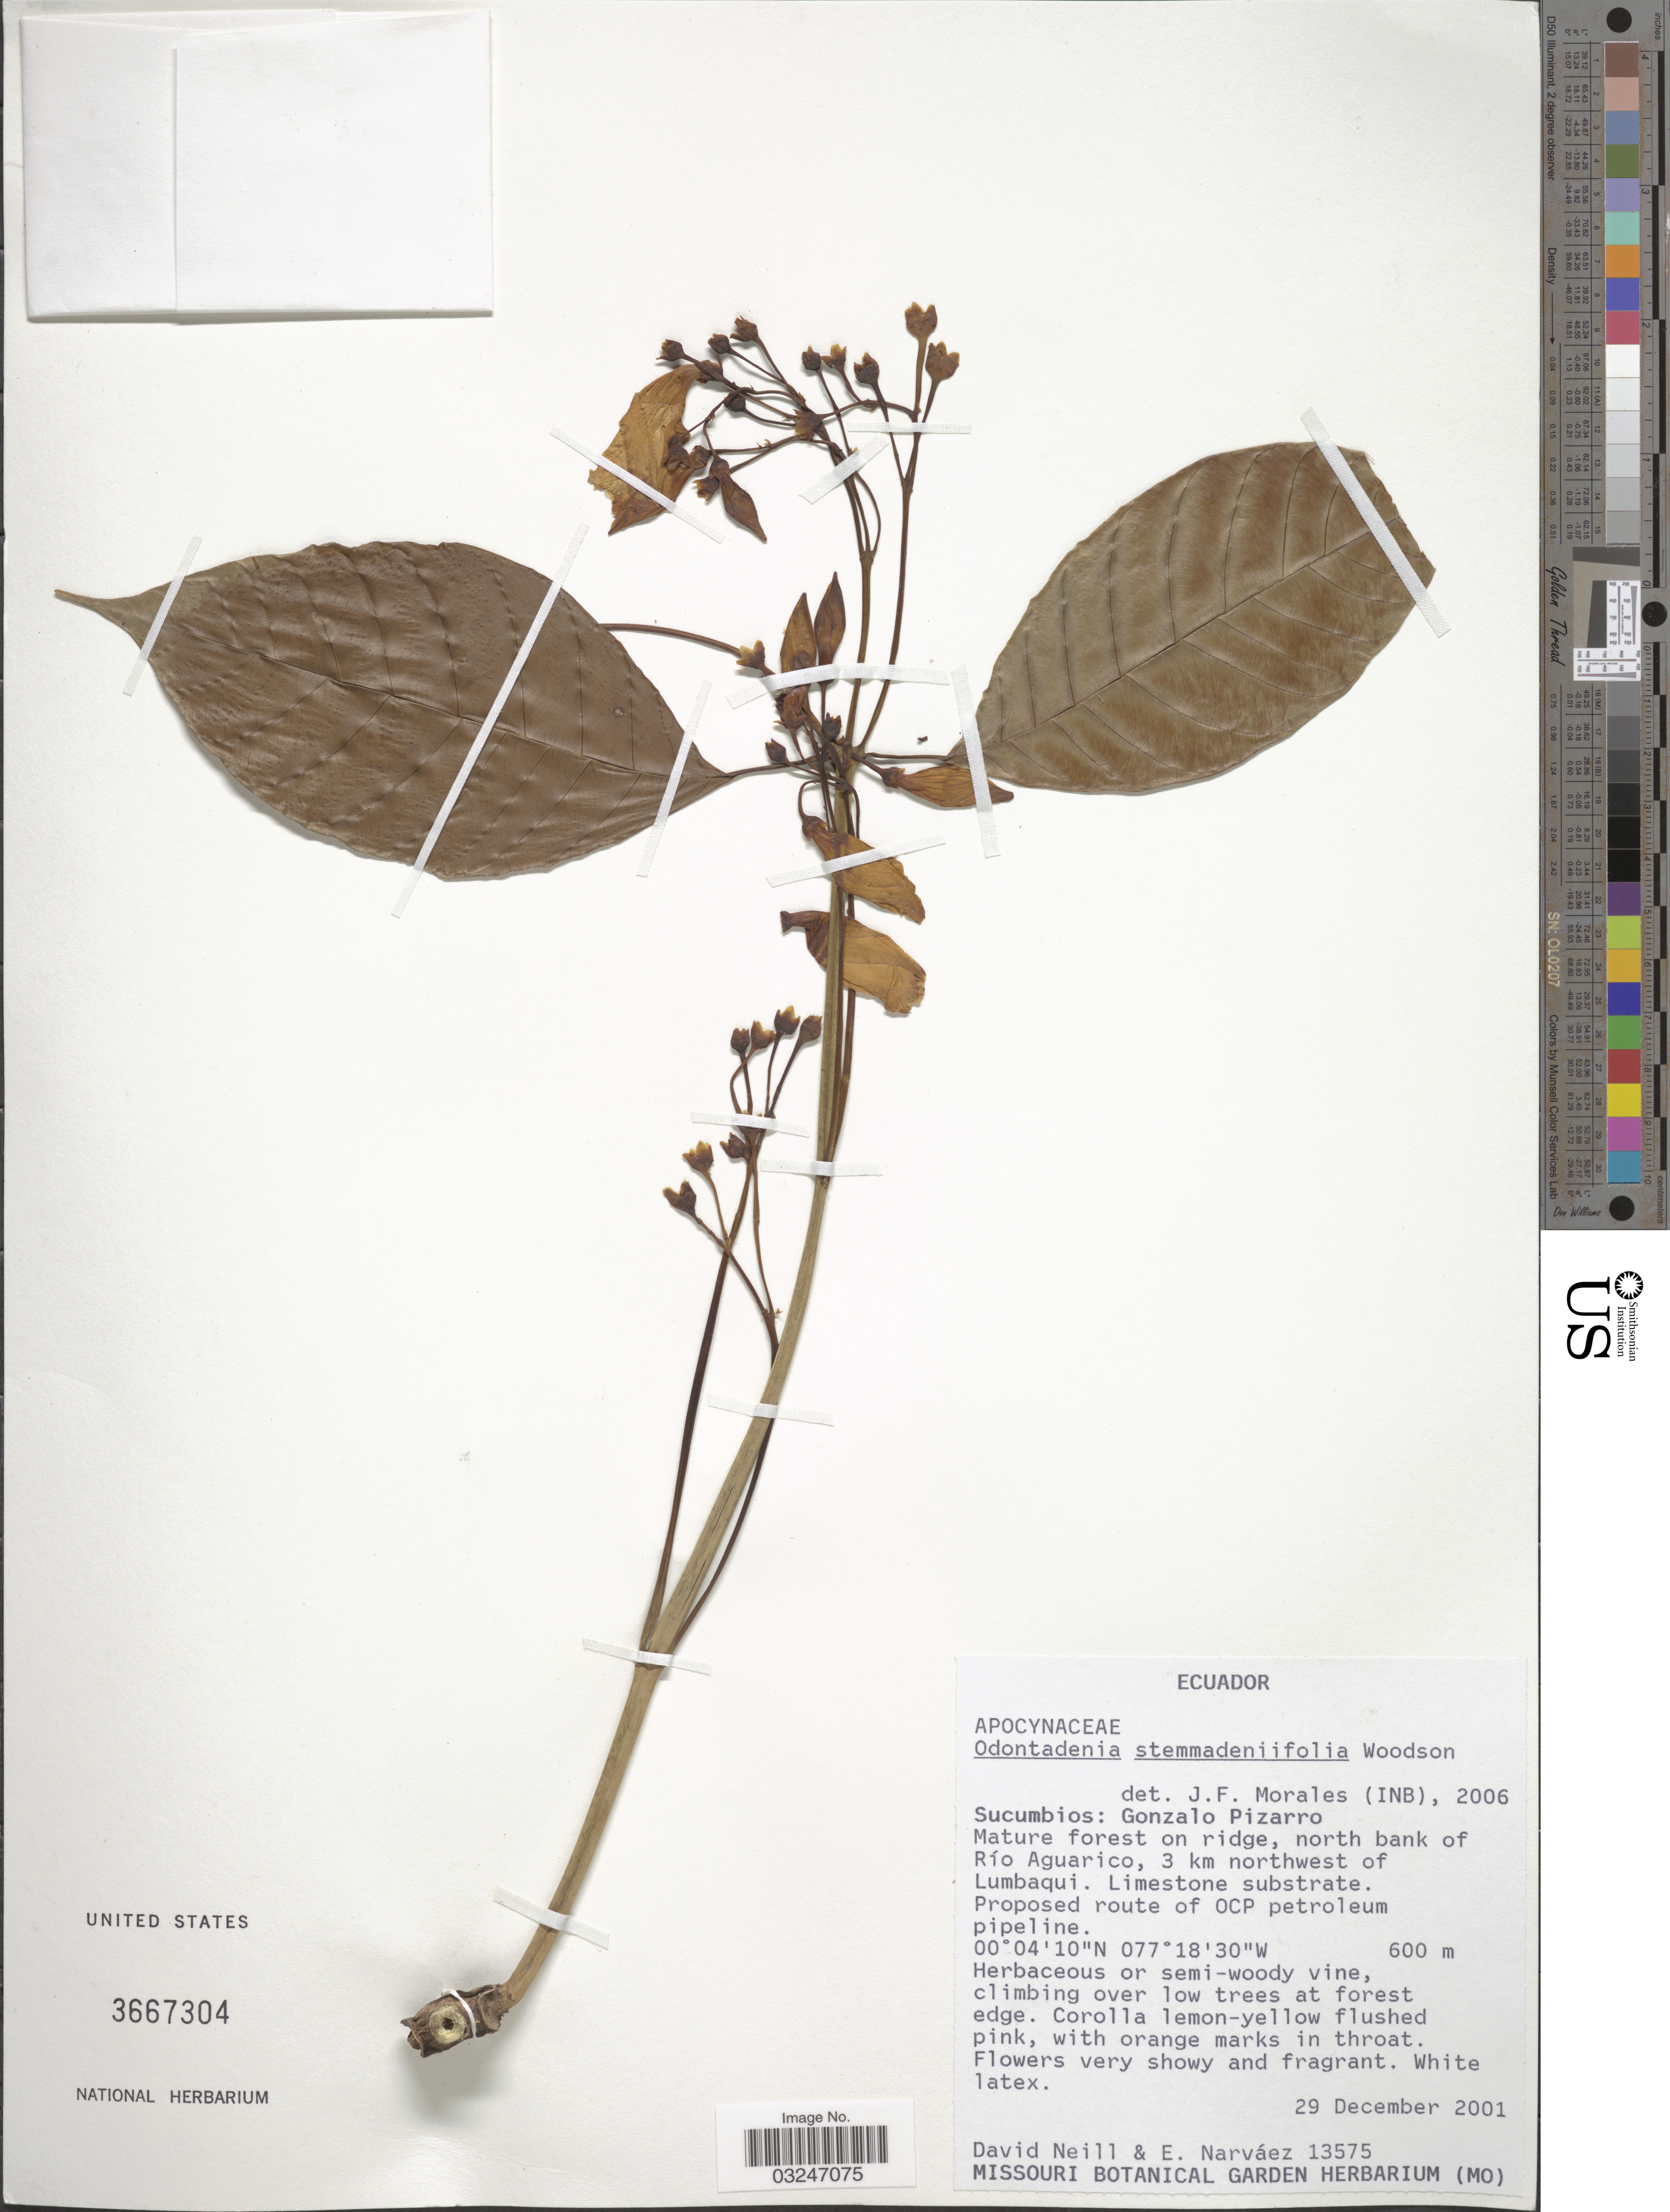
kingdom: Plantae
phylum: Tracheophyta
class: Magnoliopsida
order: Gentianales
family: Apocynaceae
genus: Odontadenia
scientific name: Odontadenia stemmadeniifolia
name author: Woodson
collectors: D. Neill & E. Narváez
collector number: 13575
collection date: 2001-12-29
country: Ecuador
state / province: Sucumbíos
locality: Gonzalo Pizarro. Mature forest on ridge, north bank of Río Aguarico, 3 km northwest of Lumbaqui. Proposed route of OCP petroleum pipeline.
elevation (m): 600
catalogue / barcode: US 3667304